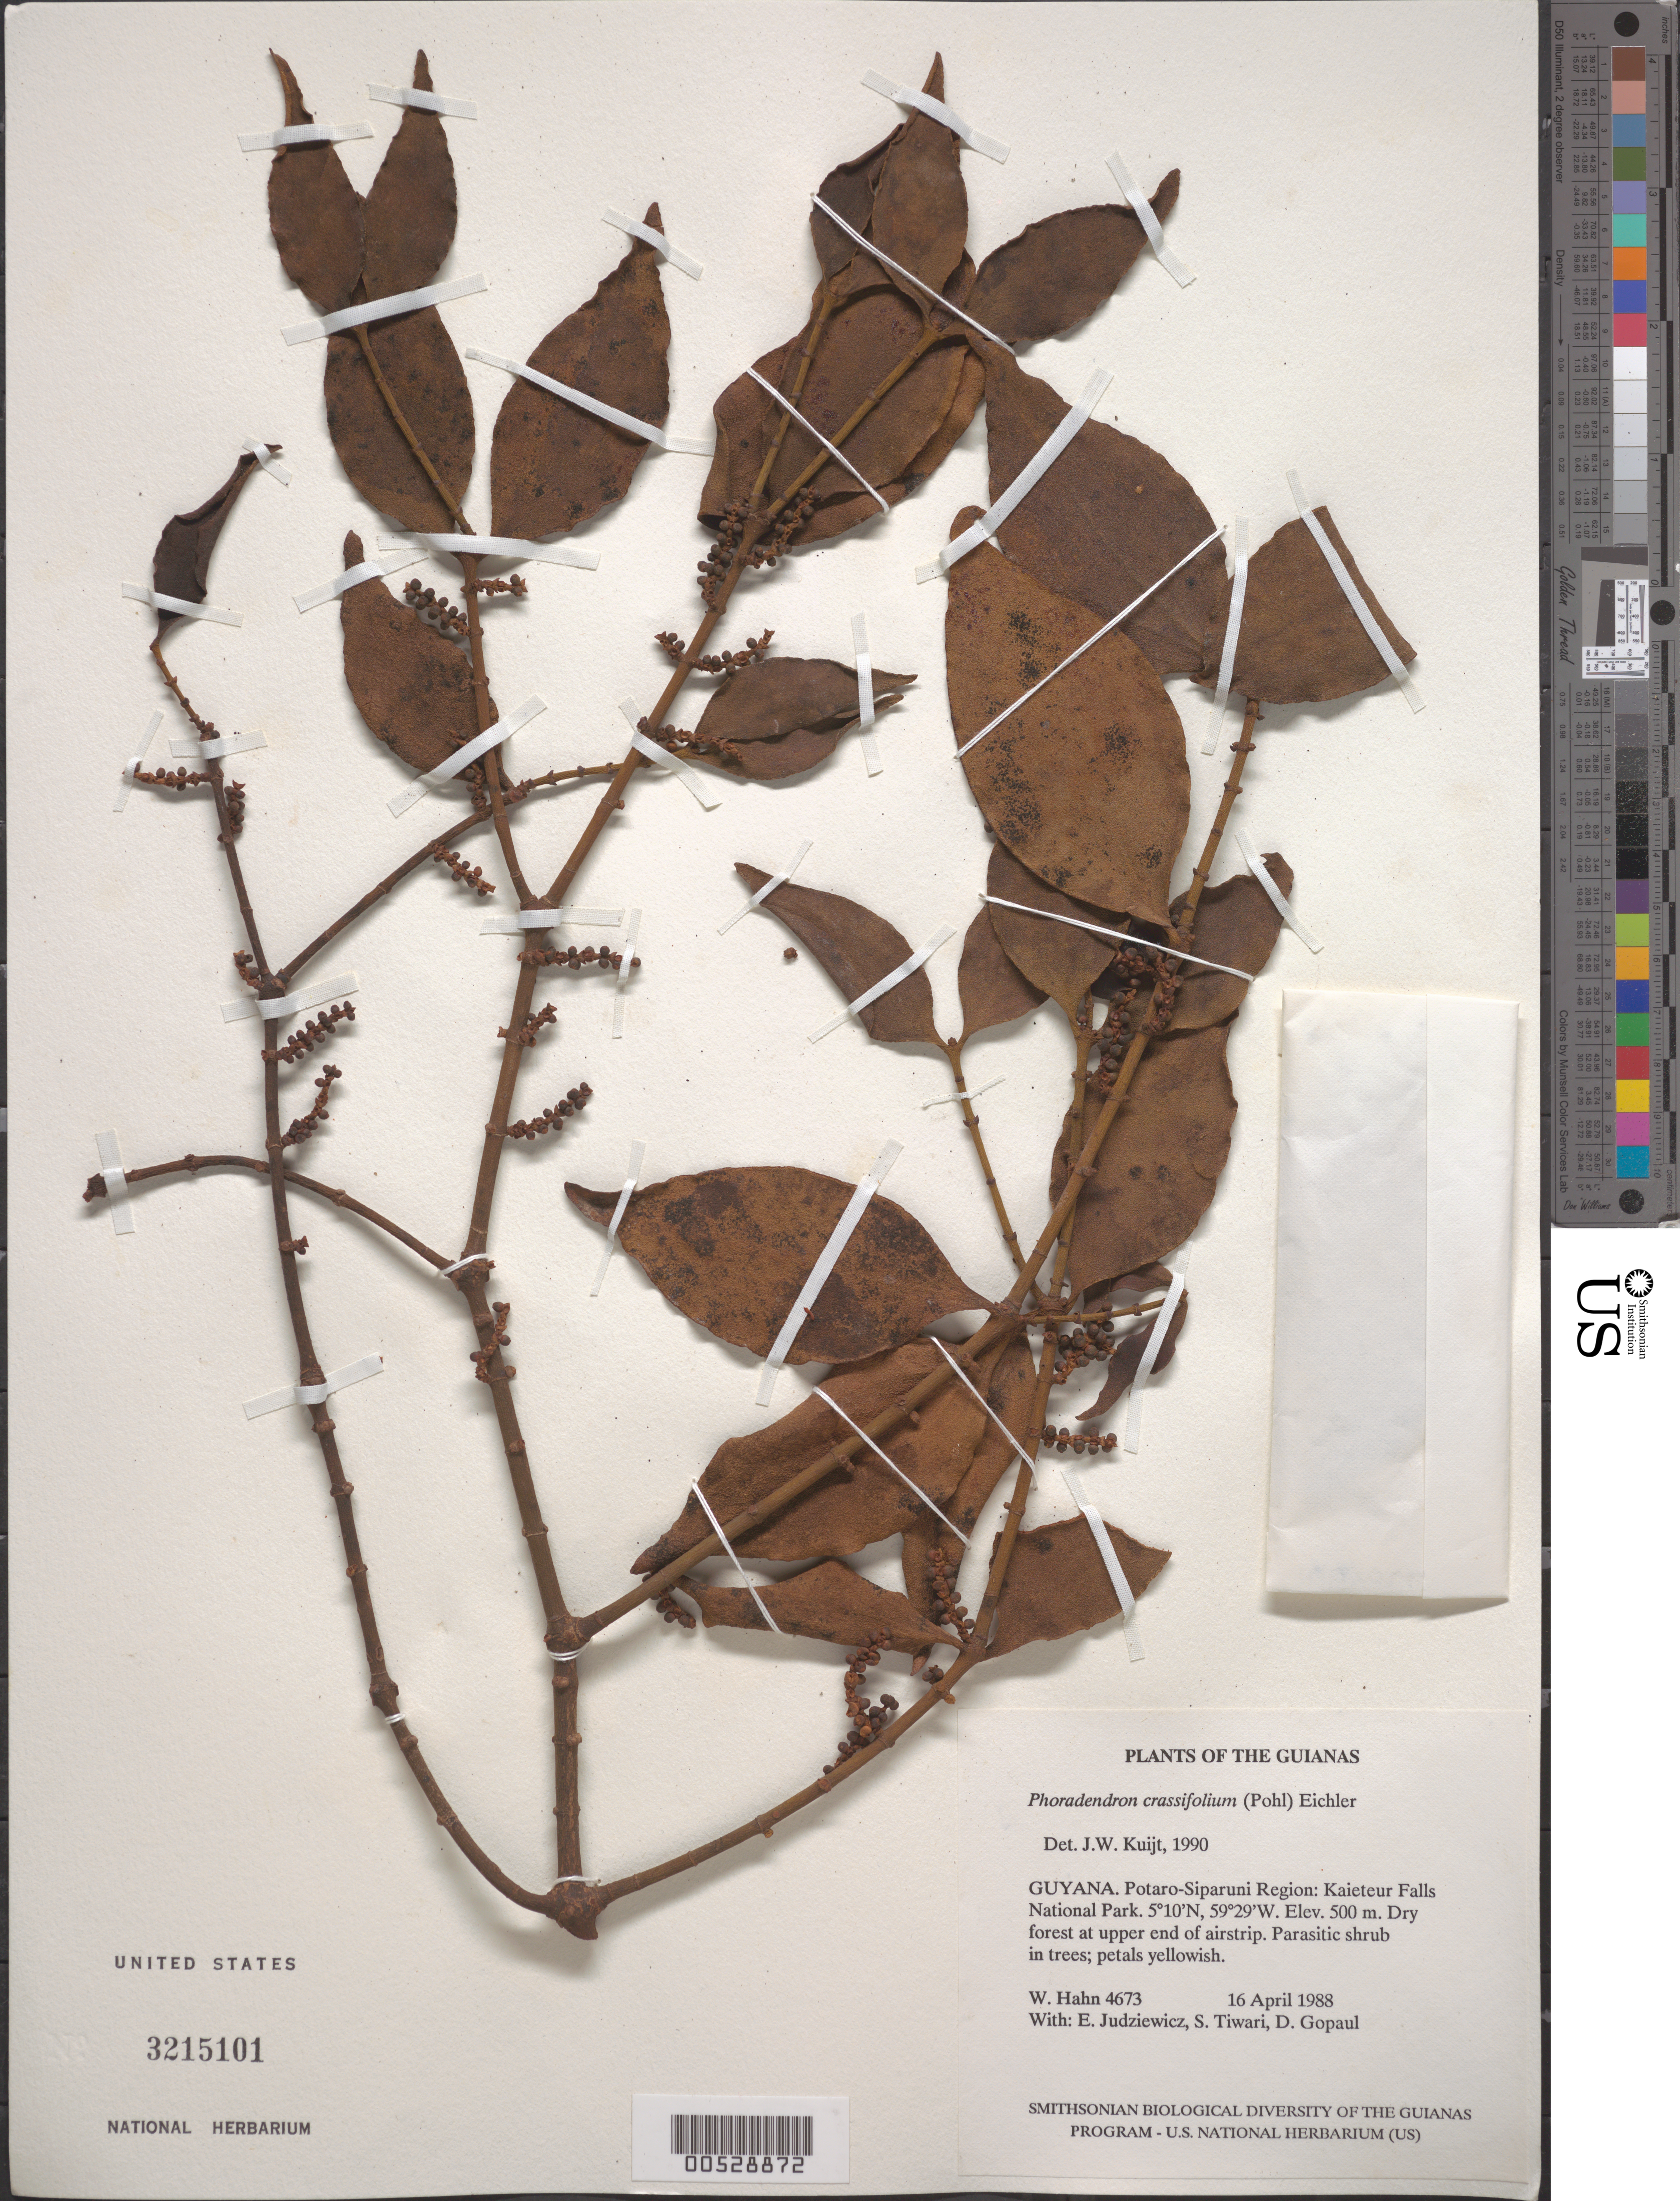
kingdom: Plantae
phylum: Tracheophyta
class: Magnoliopsida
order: Santalales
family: Viscaceae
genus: Phoradendron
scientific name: Phoradendron crassifolium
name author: (Pohl ex DC.) Eichler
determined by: Kuijt, Job, (CANADA)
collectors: W. Hahn, E. J. Judziewicz, S. Tiwari & D. Gopaul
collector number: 4673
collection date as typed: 16 April 1988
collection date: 1988-04-16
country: Guyana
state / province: Potaro-Siparuni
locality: Kaieteur Falls National Park. Upper end of airstrip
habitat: Dry forest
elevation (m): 500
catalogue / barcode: US 3215101